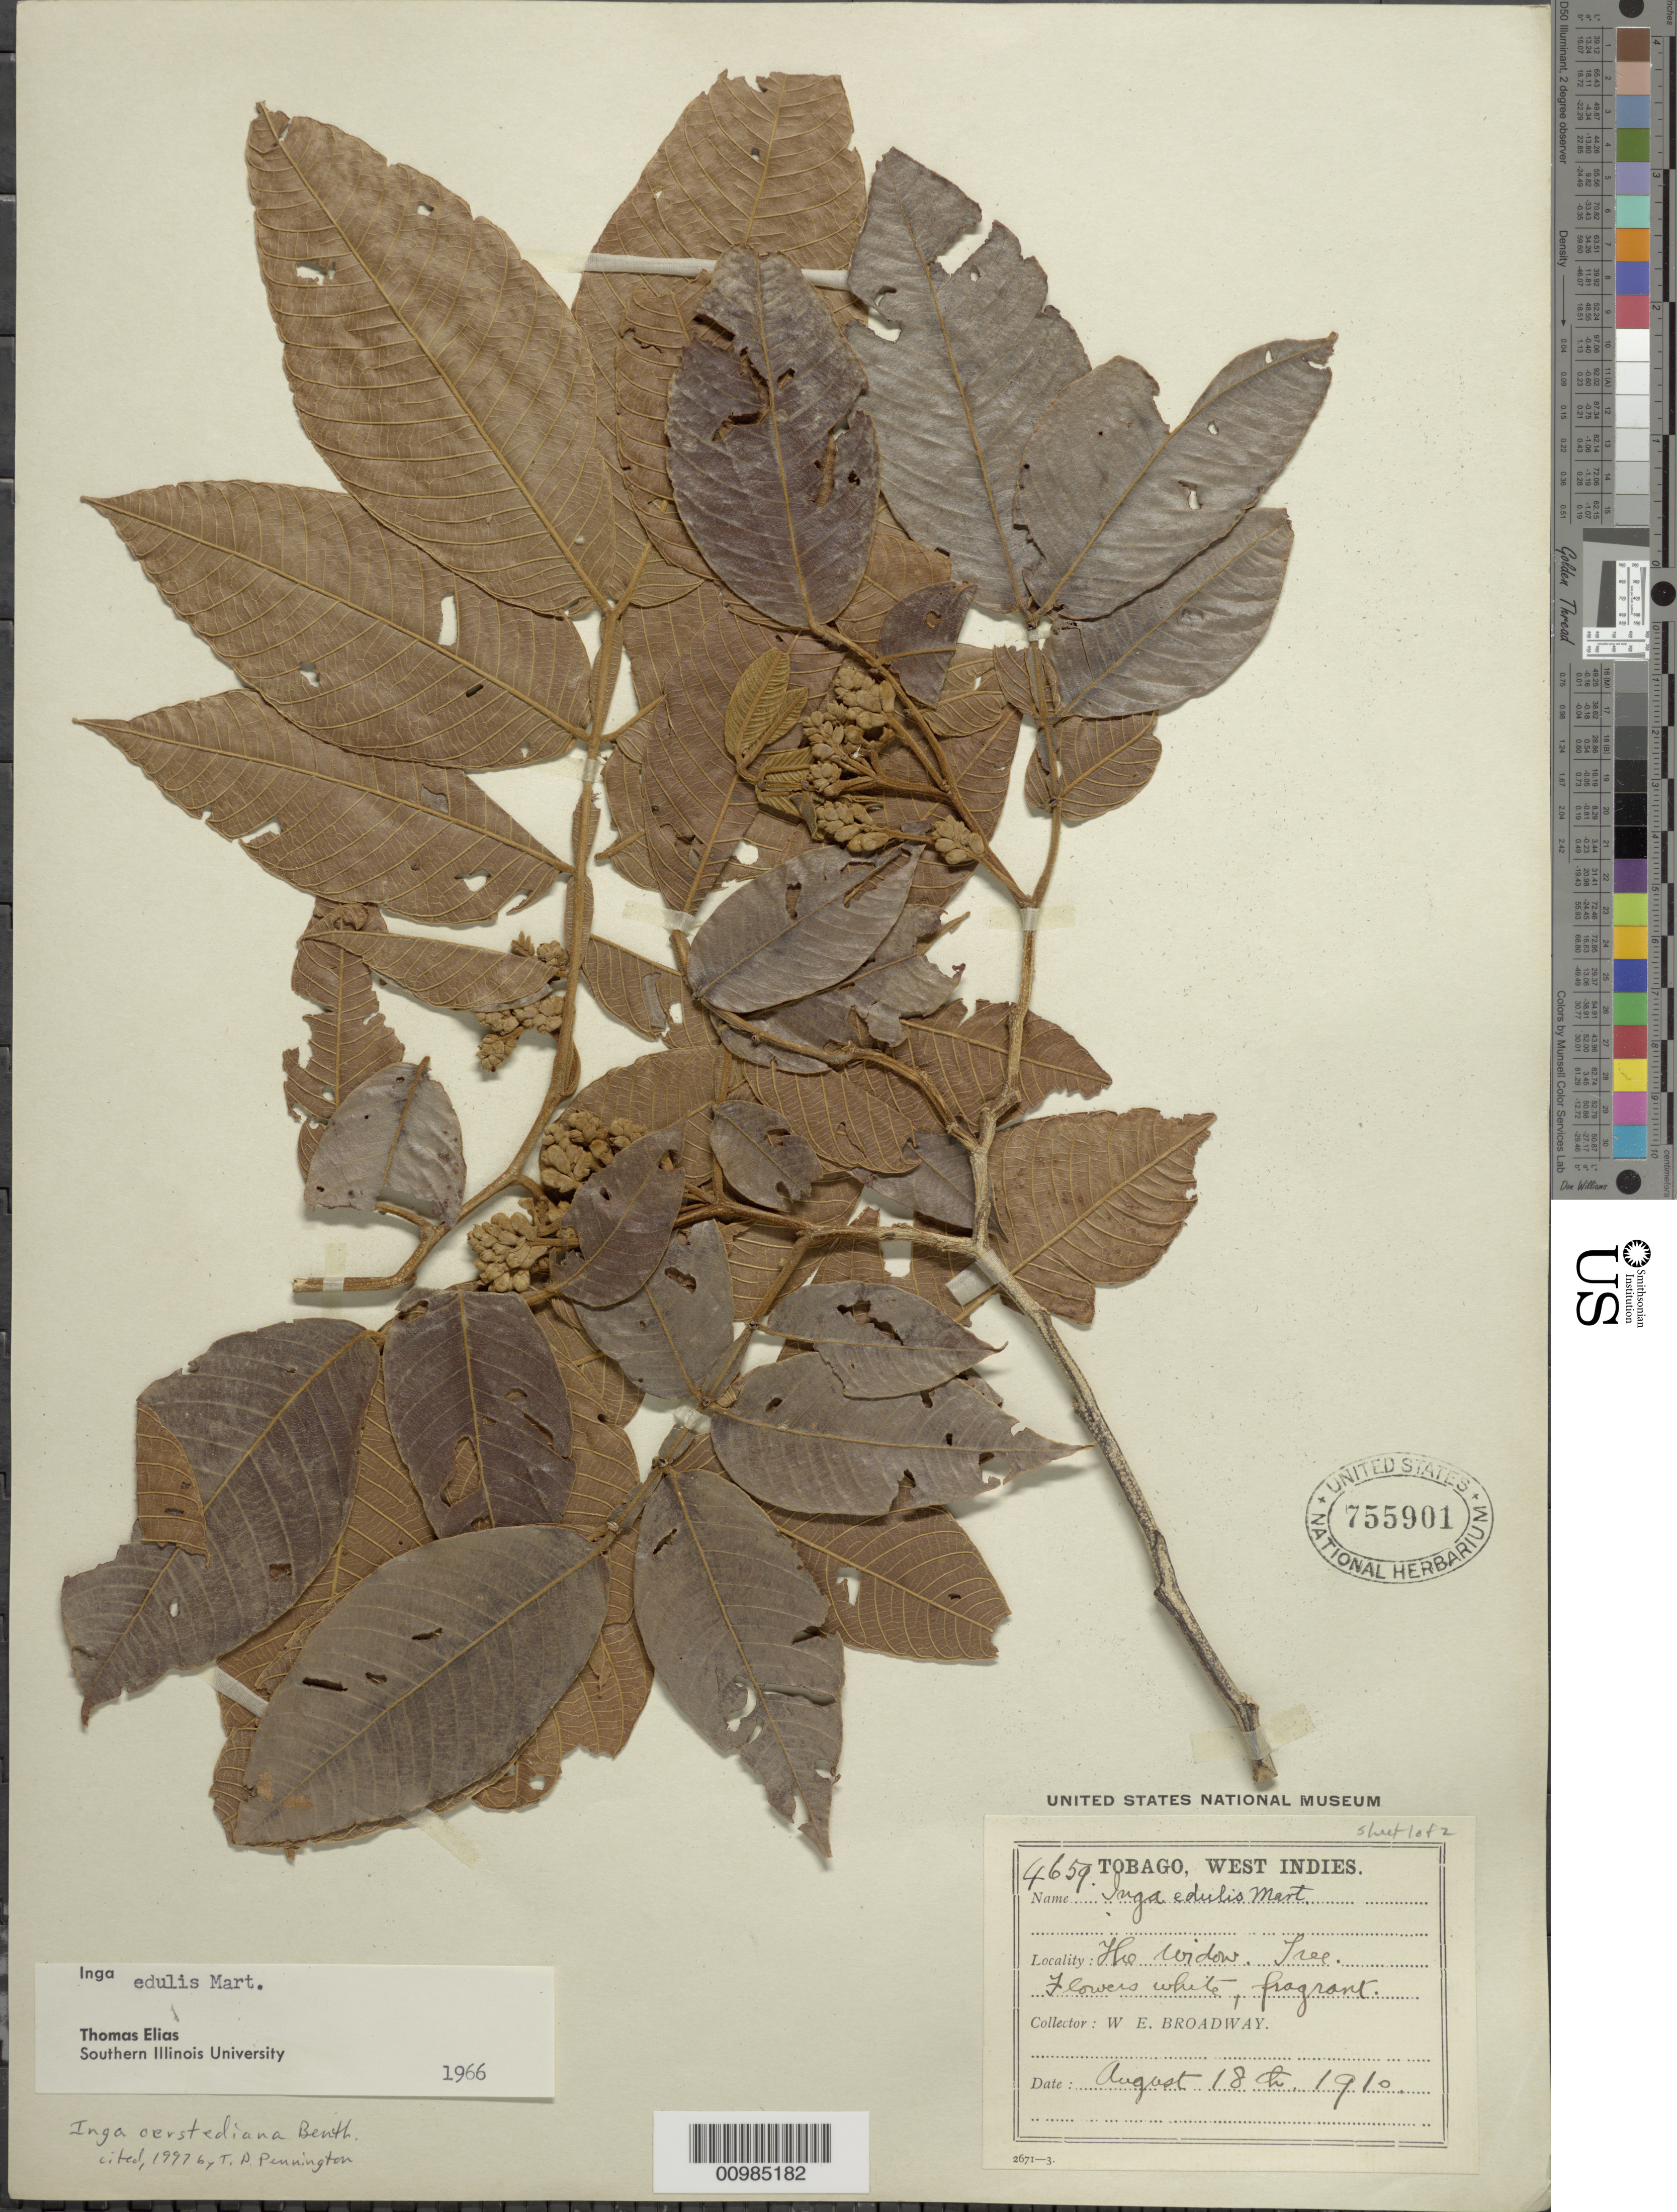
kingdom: Plantae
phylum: Tracheophyta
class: Magnoliopsida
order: Fabales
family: Fabaceae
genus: Inga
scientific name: Inga oerstediana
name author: Benth.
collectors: W. E. Broadway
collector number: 4659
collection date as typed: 18 Aug 1910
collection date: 1910-08-18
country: Trinidad and Tobago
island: Tobago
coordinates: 0 N, 0 E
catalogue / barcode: US 755901